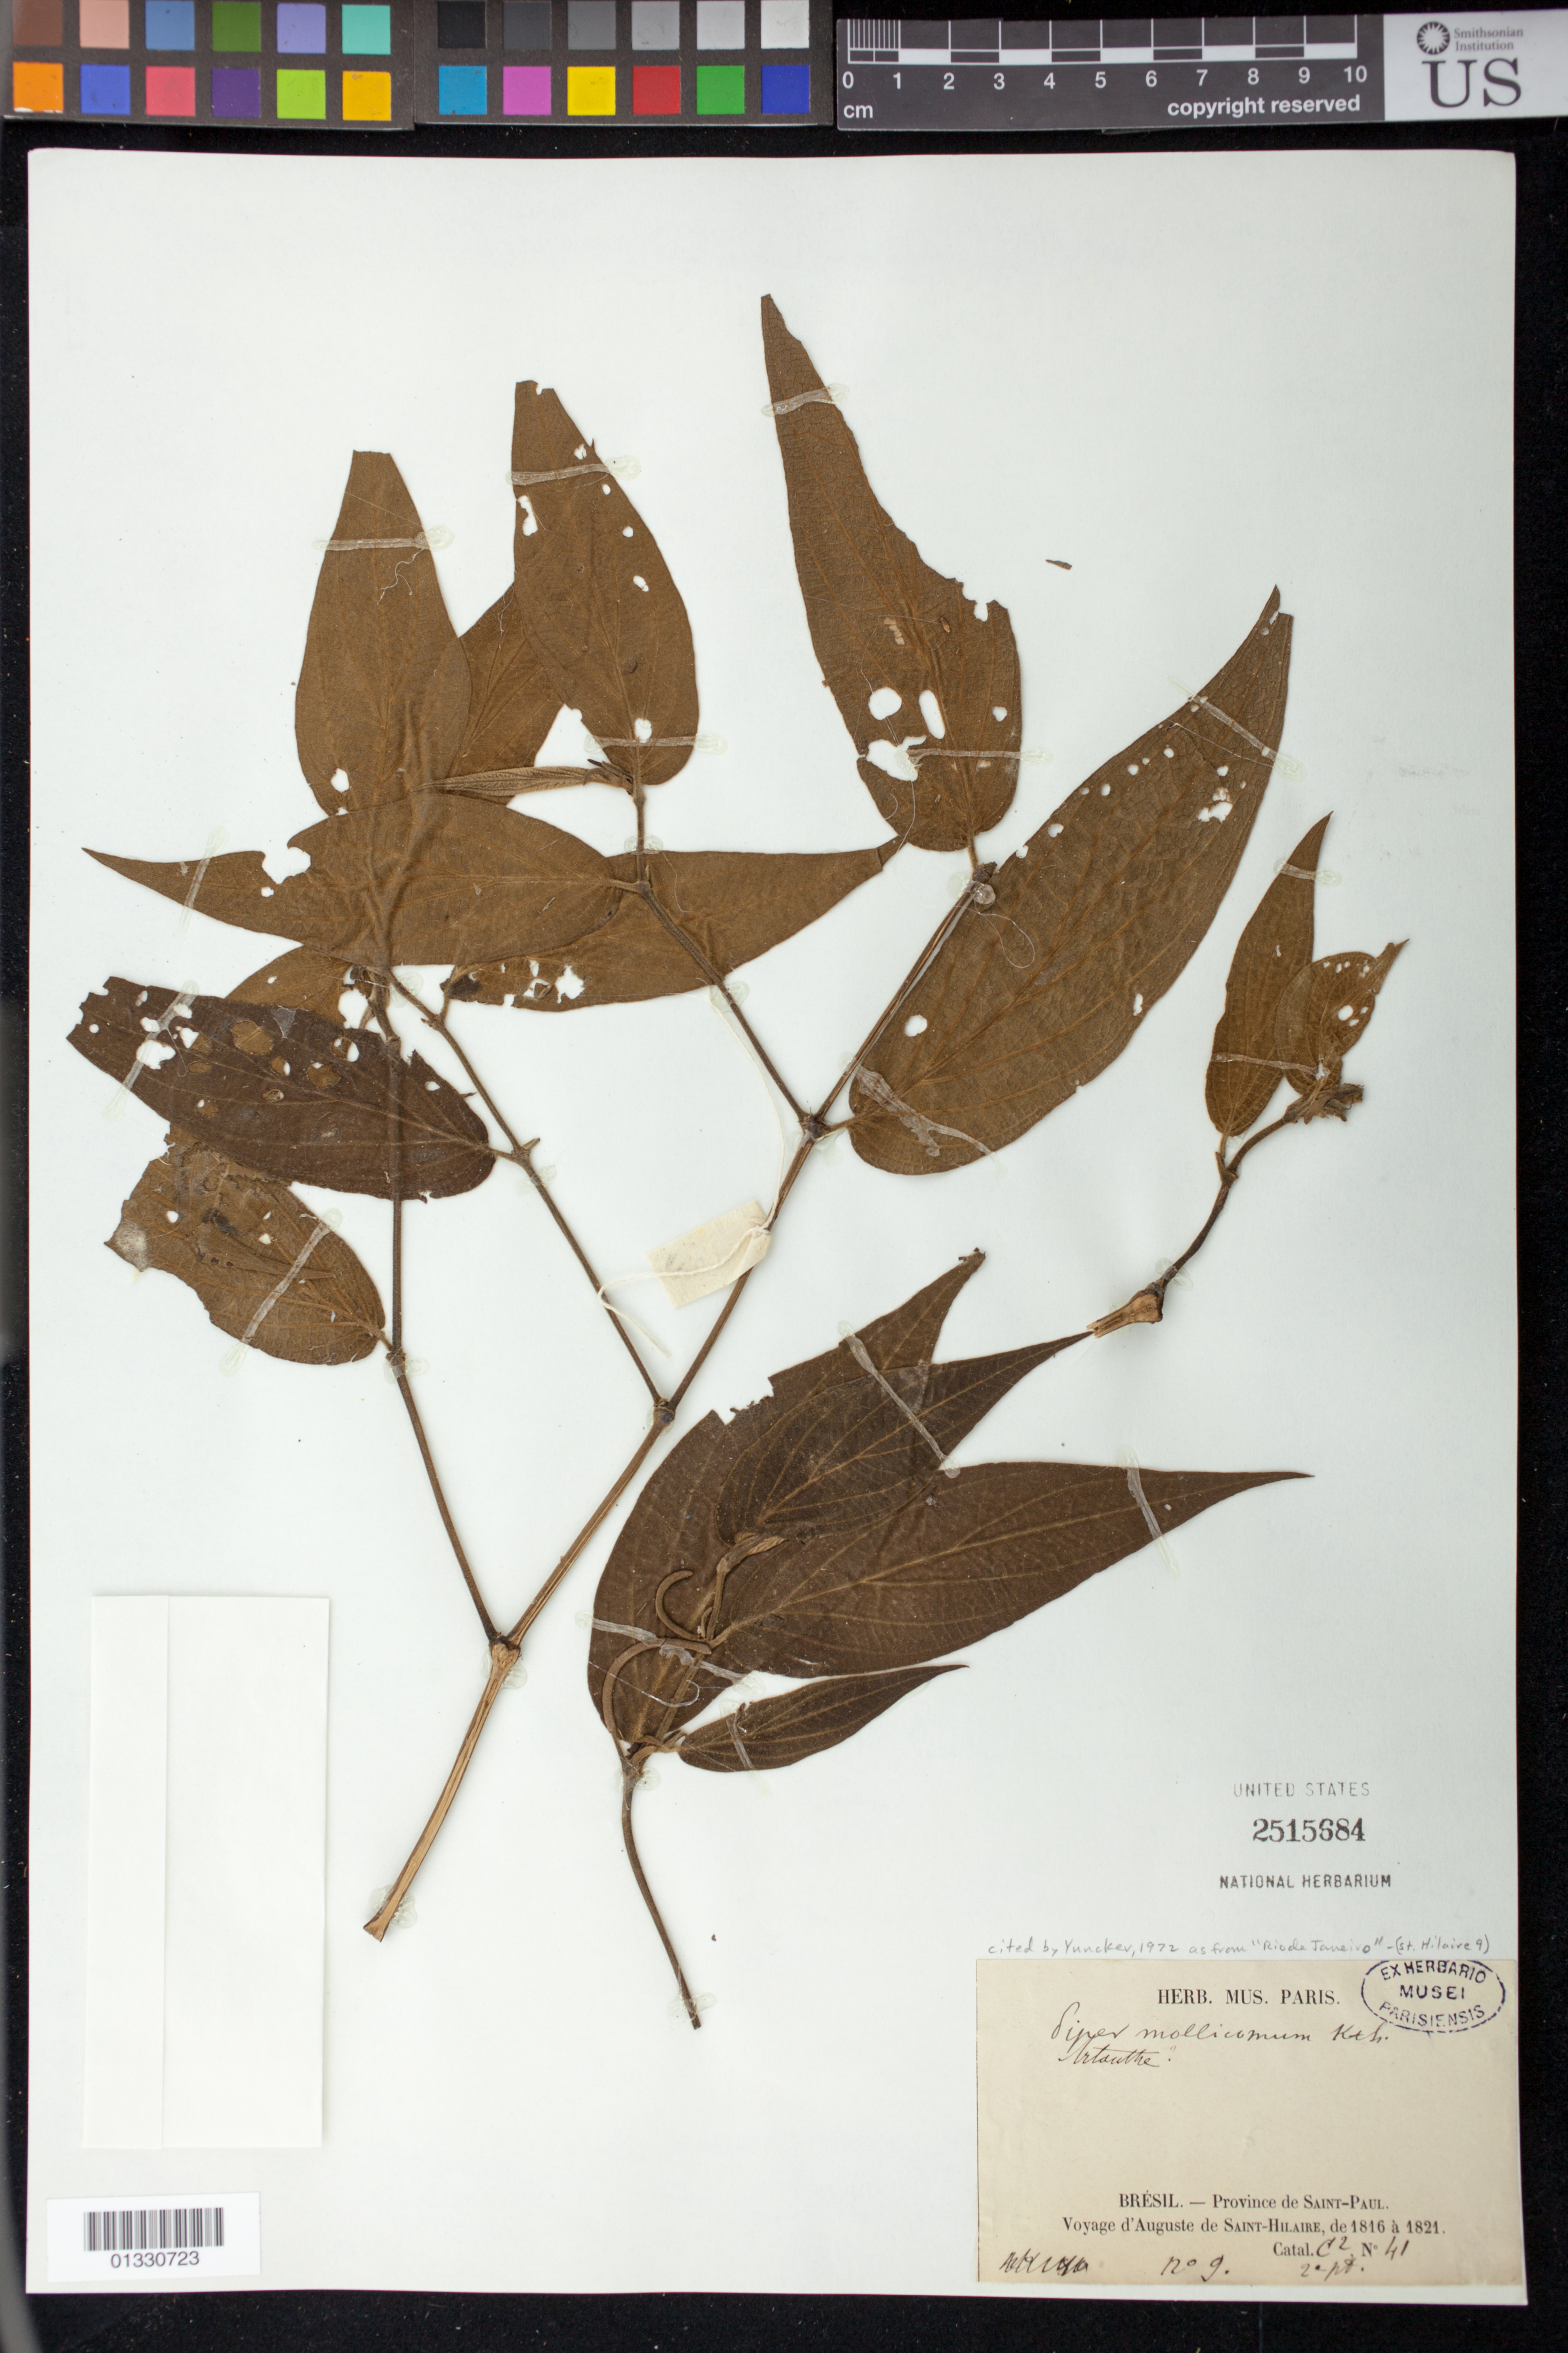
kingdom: Plantae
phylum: Tracheophyta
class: Magnoliopsida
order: Piperales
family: Piperaceae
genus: Piper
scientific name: Piper mollicomum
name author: Kunth ex Steud.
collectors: A. F. C. P. de Saint-Hilaire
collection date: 1904-12-20/1904-12-25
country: Brazil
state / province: São Paulo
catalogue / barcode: US 2515684